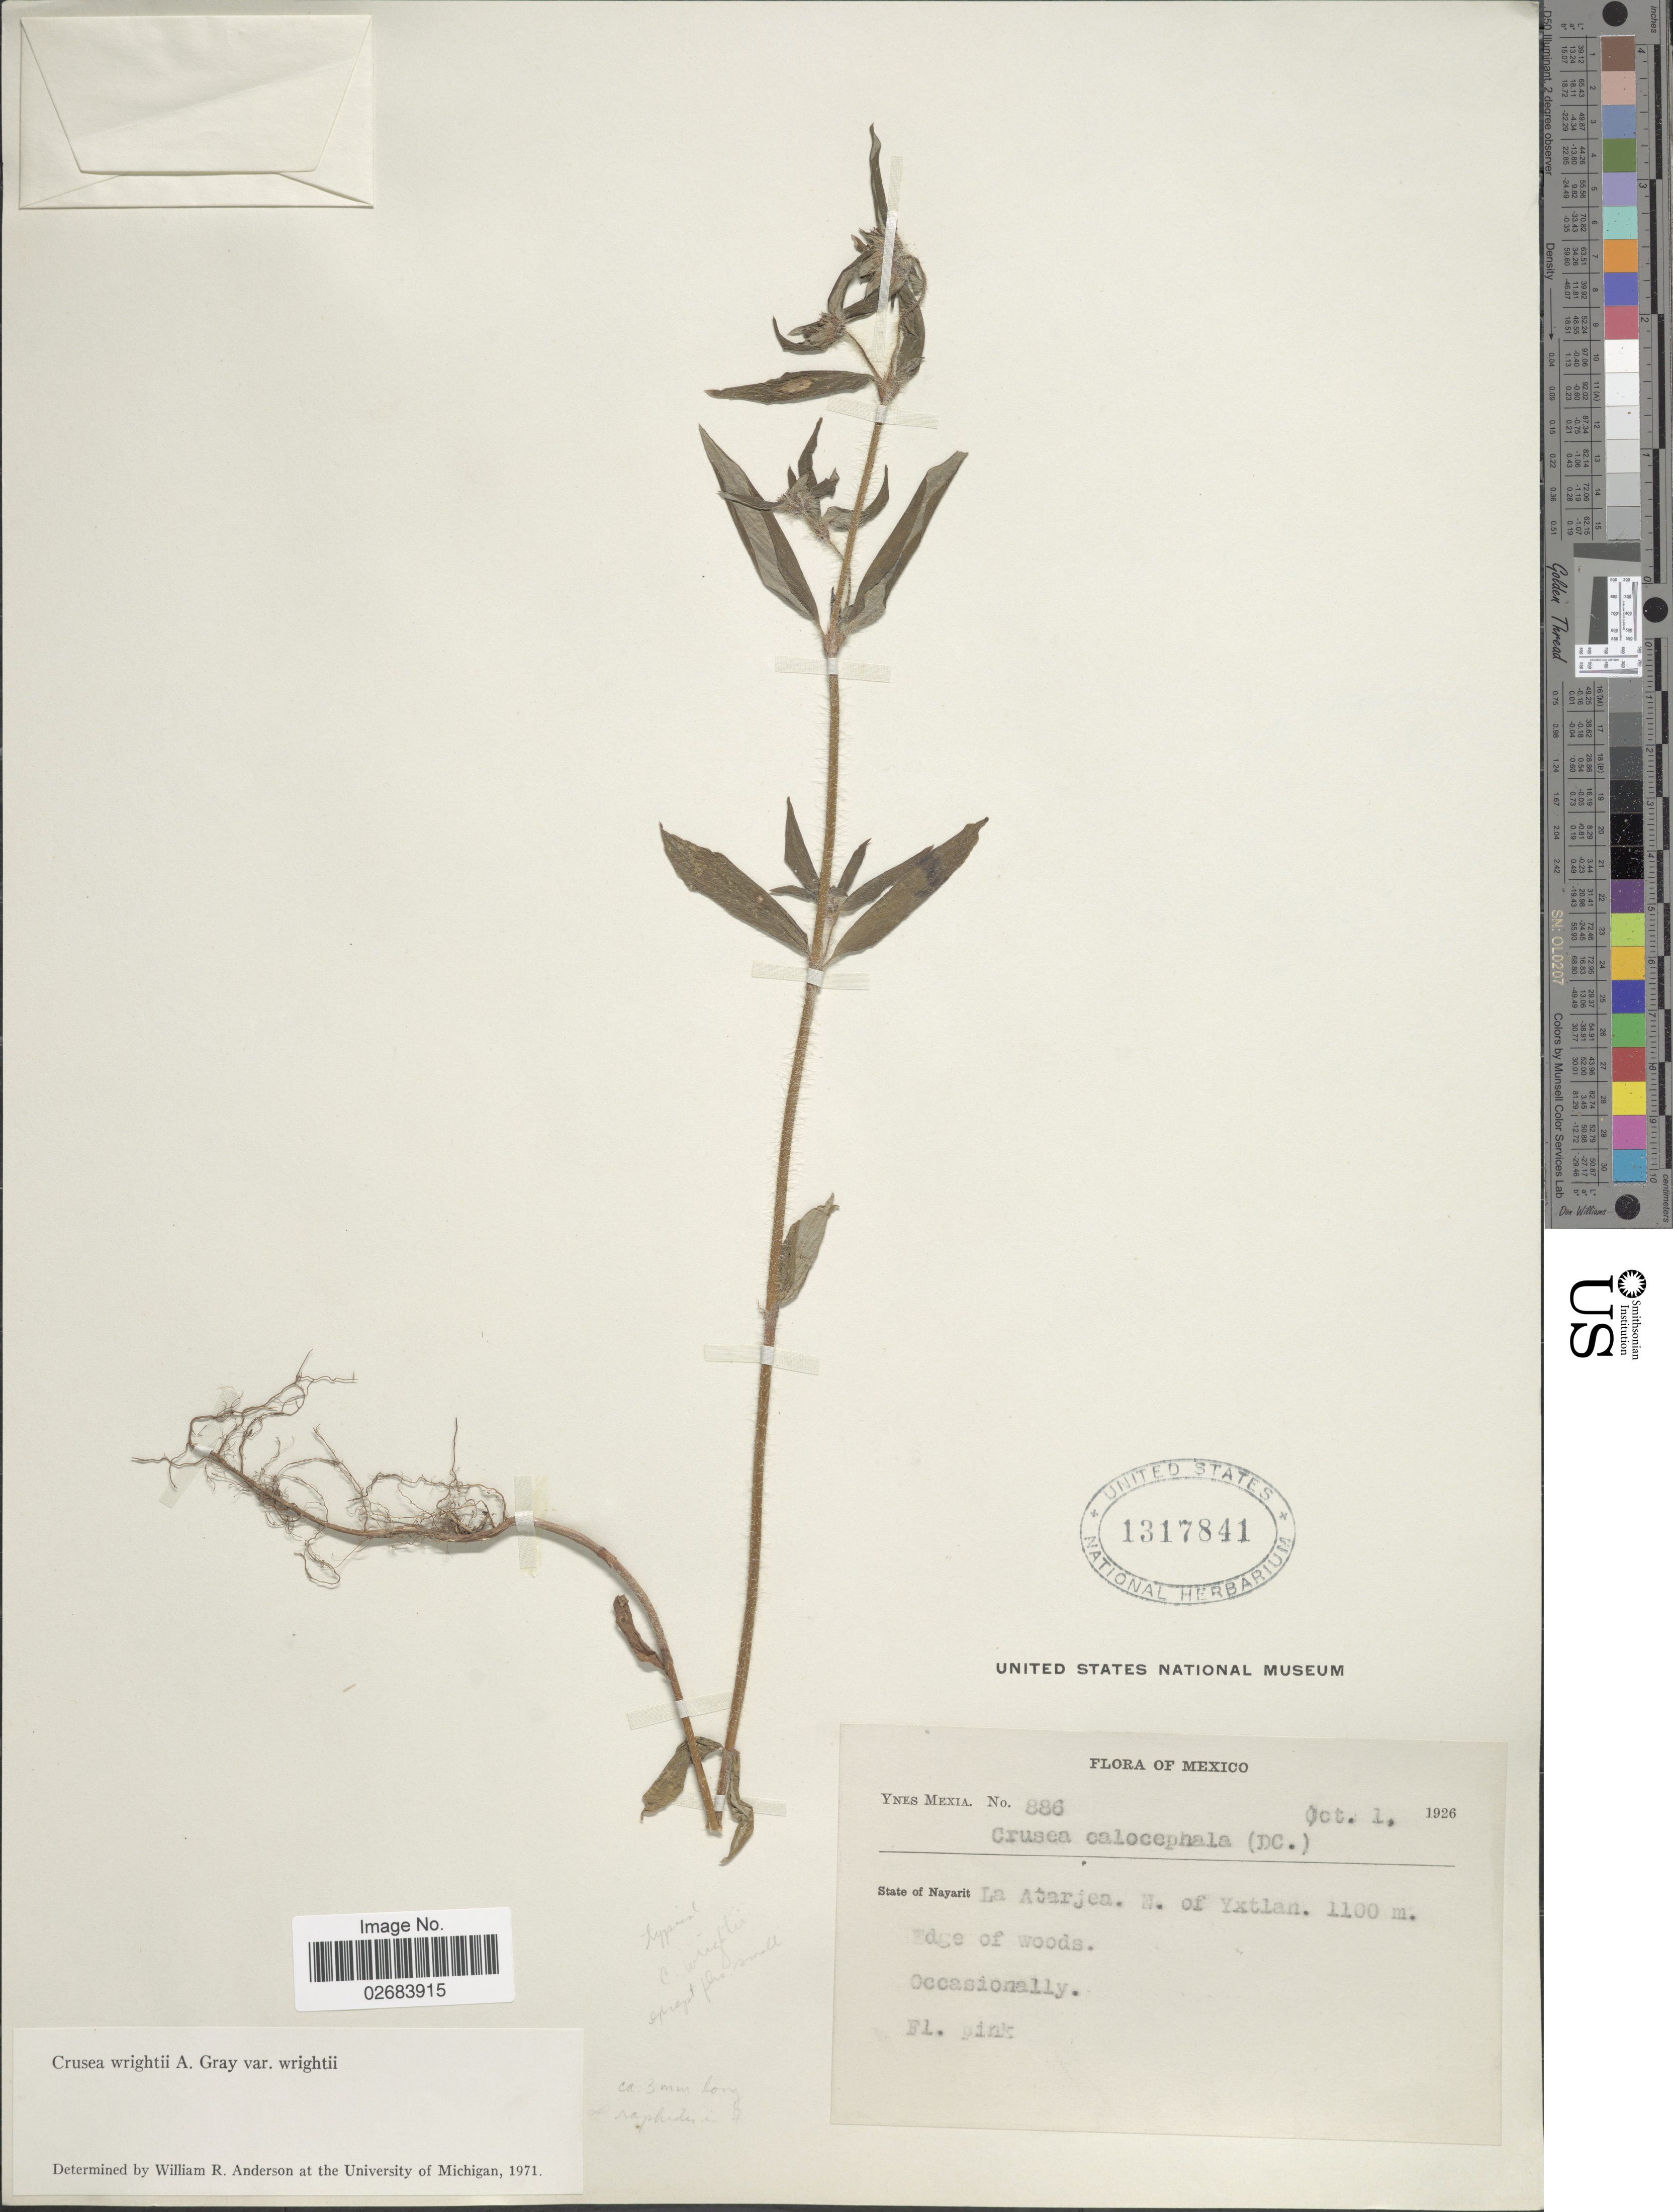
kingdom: Plantae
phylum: Tracheophyta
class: Magnoliopsida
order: Gentianales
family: Rubiaceae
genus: Crusea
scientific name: Crusea wrightii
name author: A. Gray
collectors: Y. Mexia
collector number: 886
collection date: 1926-10-01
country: Mexico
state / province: Nayarit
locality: La Atarjea, N. of Yxtlan, edge of woods.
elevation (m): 1100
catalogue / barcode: US 1317841